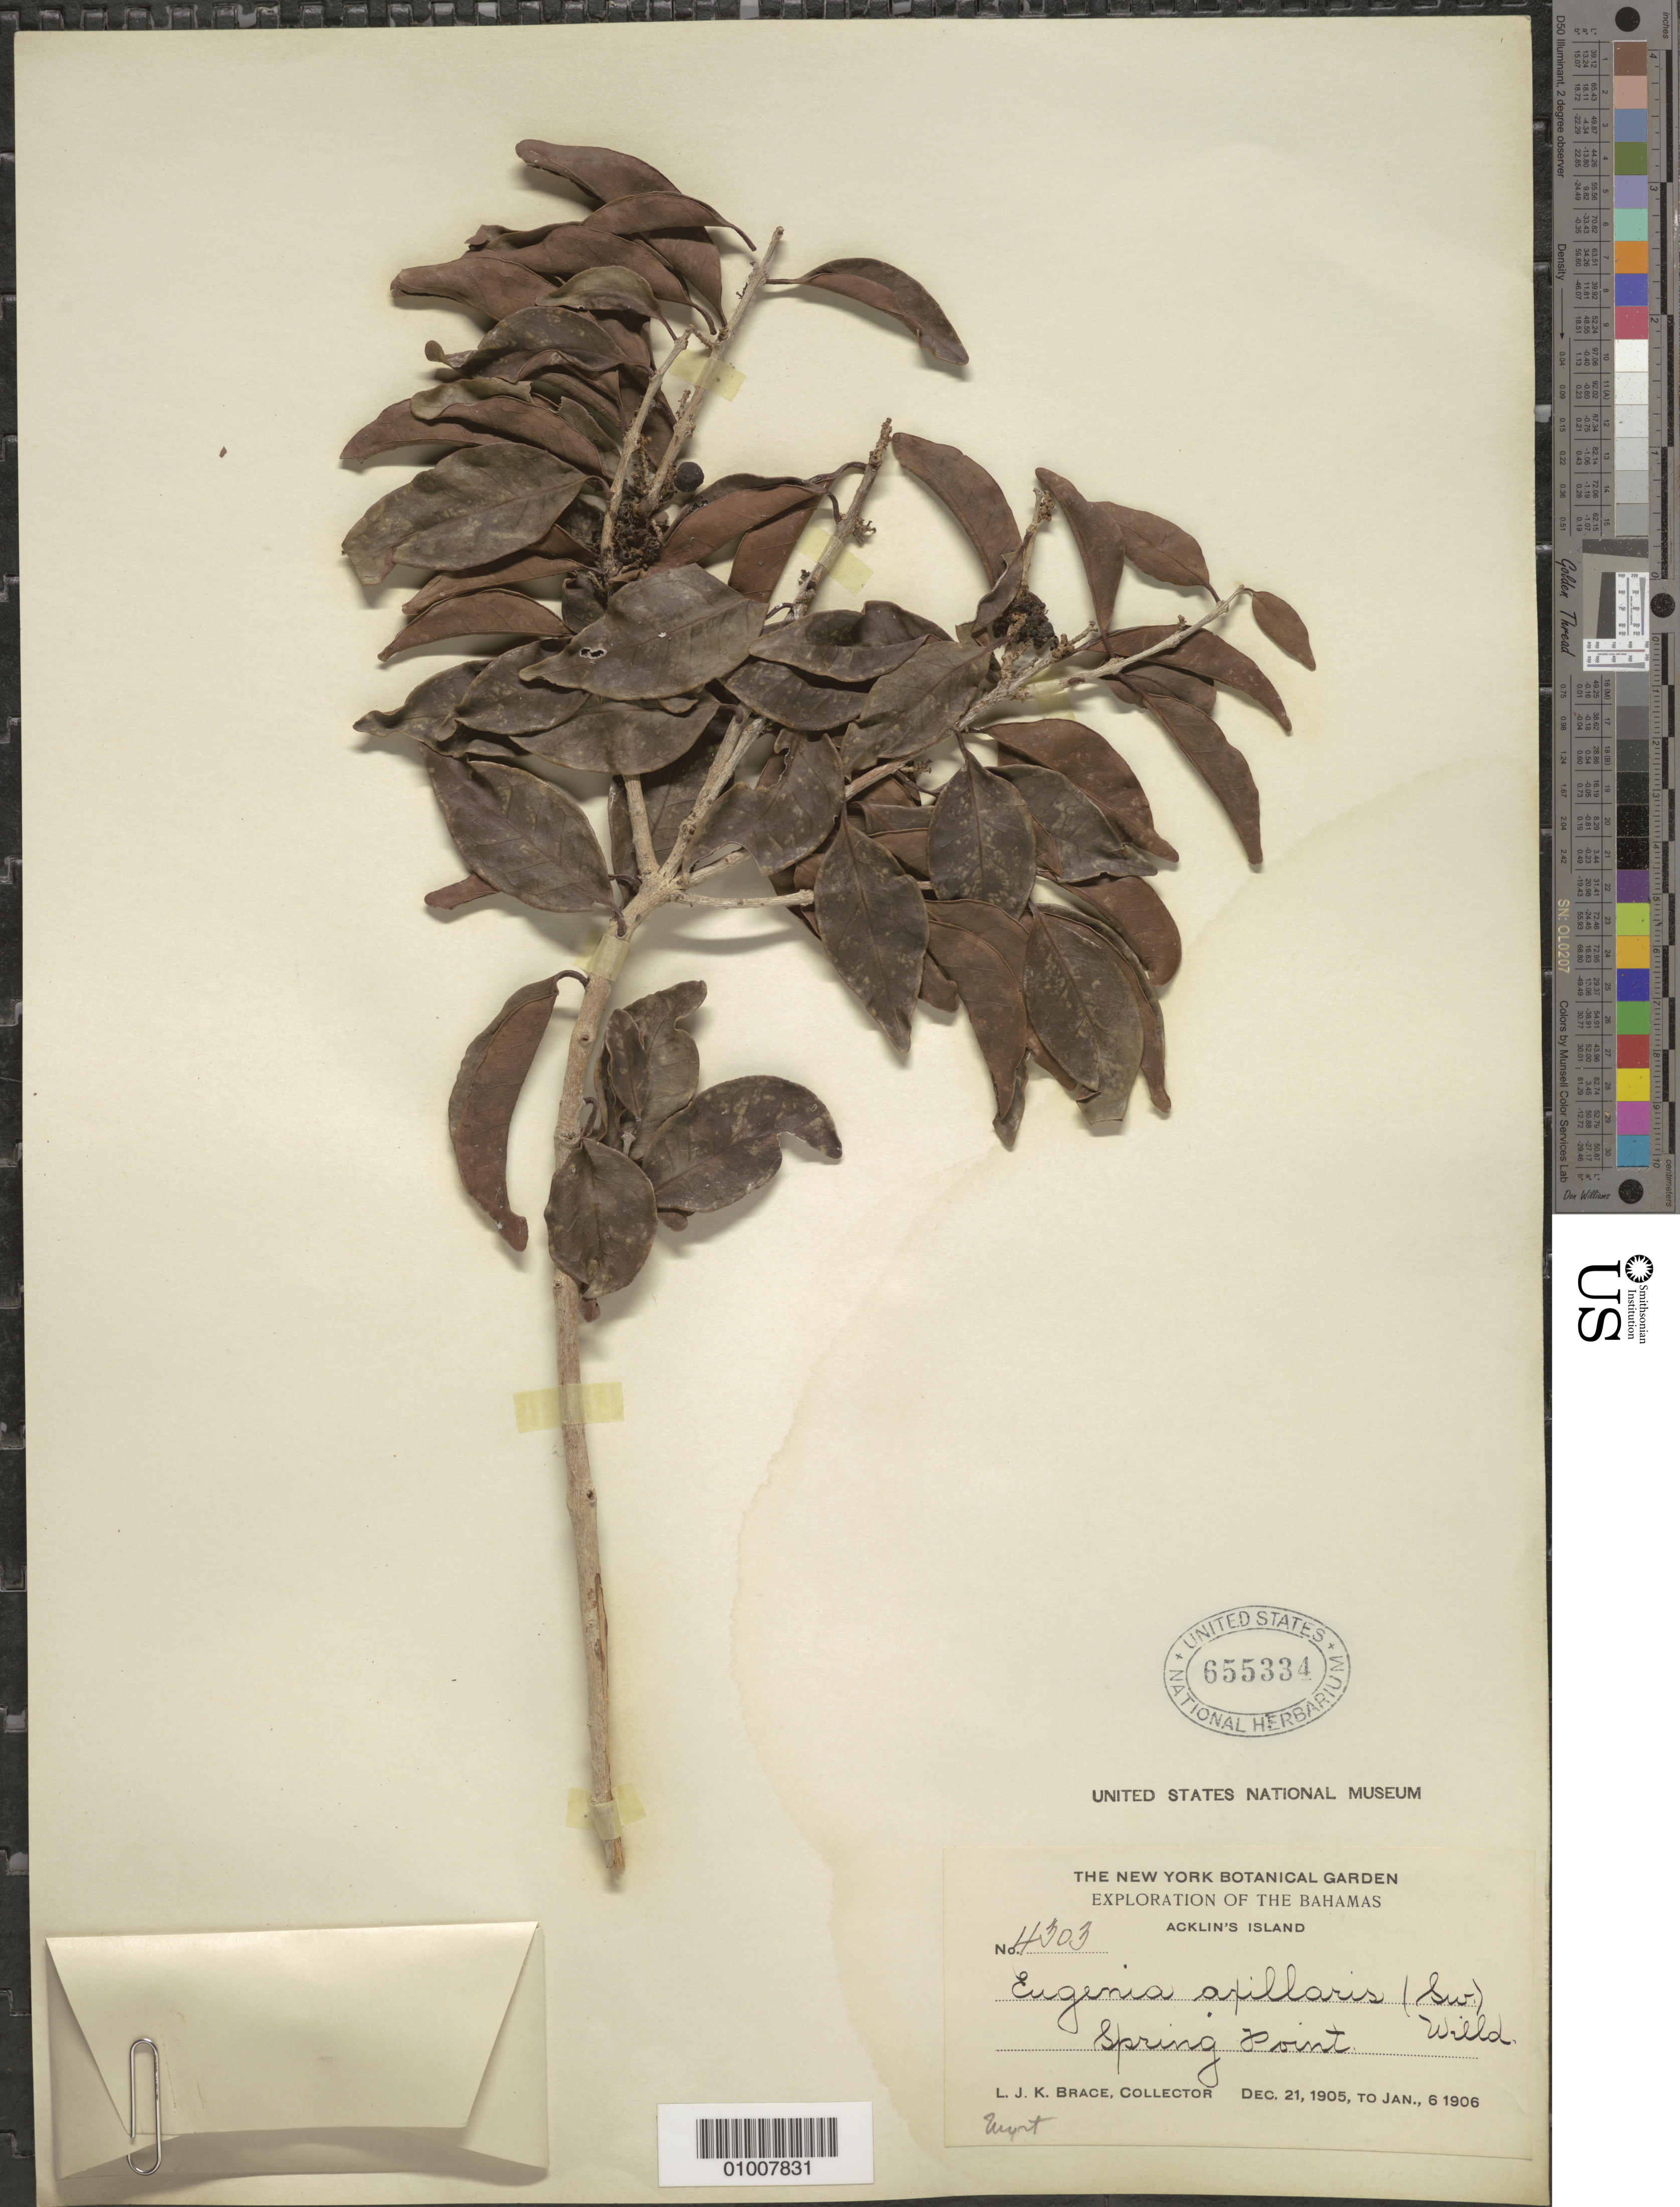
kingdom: Plantae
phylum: Tracheophyta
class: Magnoliopsida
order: Myrtales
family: Myrtaceae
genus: Eugenia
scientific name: Eugenia axillaris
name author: (Sw.) Willd.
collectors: L. J. K. Brace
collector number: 4303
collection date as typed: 21 Dec 1905 to 06 Jan 1906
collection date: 1905-12-21/1906-01-06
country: Bahamas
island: Acklin's I.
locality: Spring Point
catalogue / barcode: US 655334